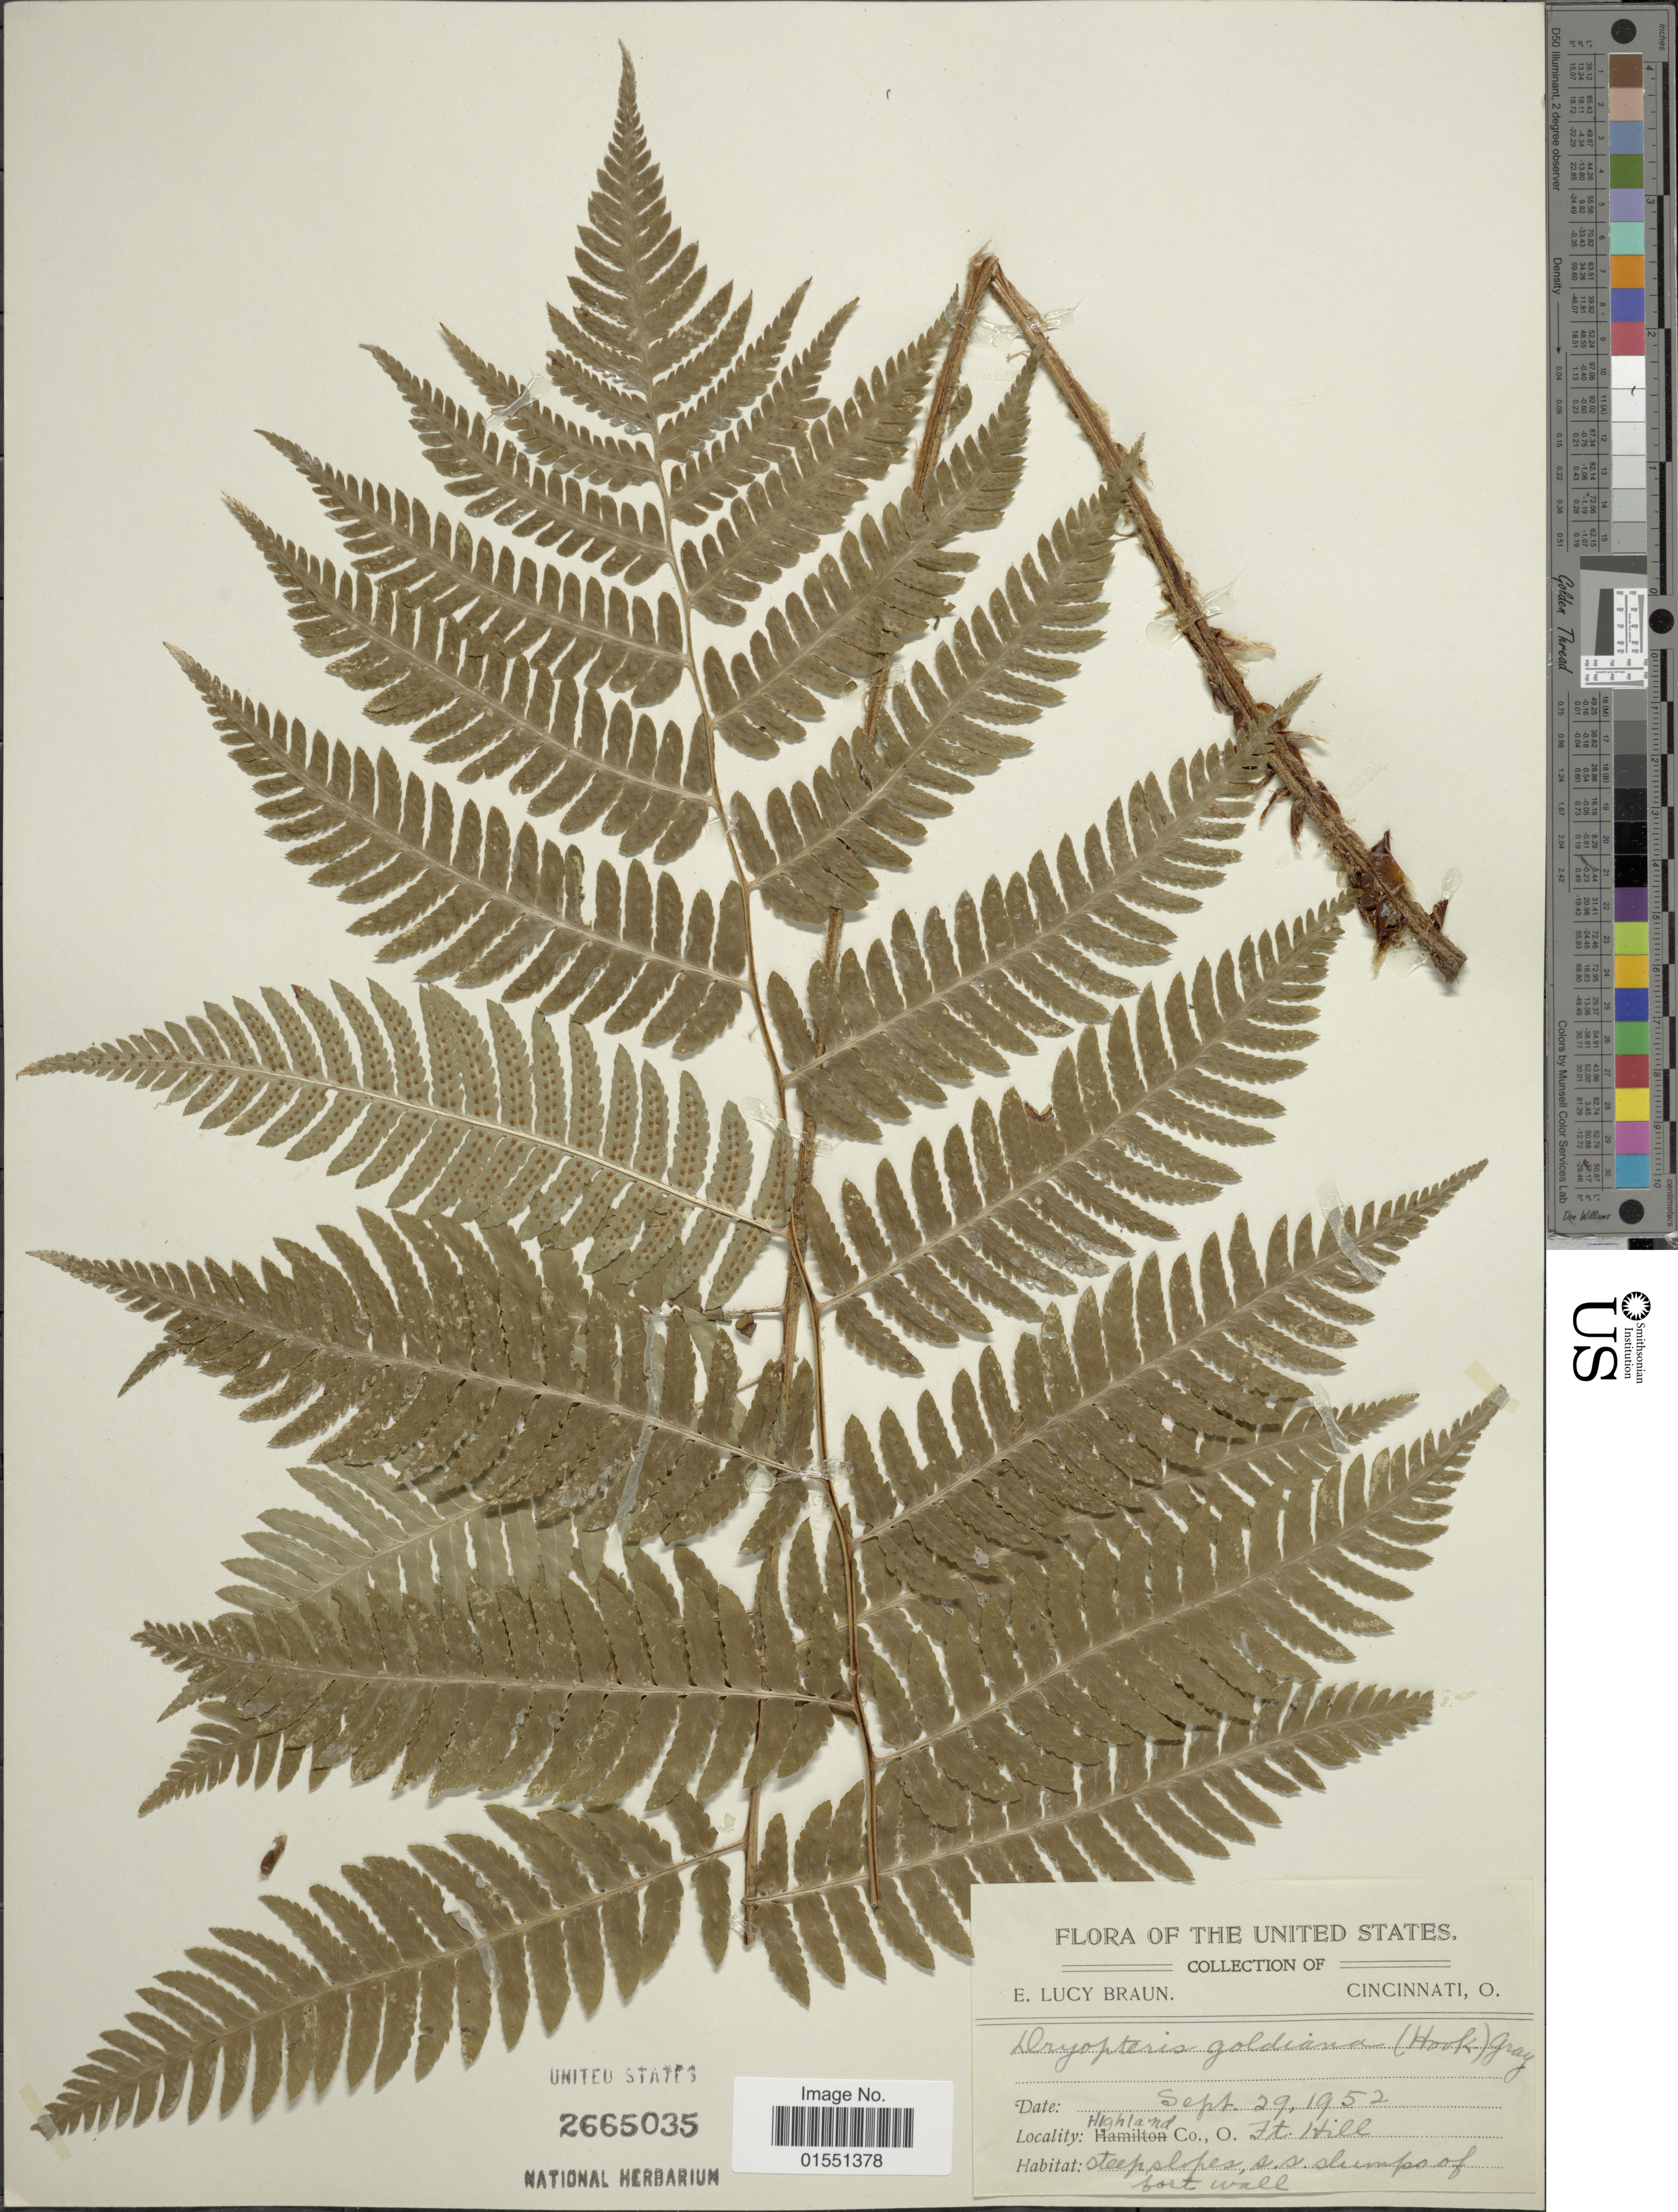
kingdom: Plantae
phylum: Tracheophyta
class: Polypodiopsida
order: Polypodiales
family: Dryopteridaceae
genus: Dryopteris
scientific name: Dryopteris goldiana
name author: (Hook. ex Goldie) A. Gray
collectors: E. L. Braun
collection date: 1952-09-29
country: United States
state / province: Ohio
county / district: Highland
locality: Ft. Hill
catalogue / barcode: US 2665035